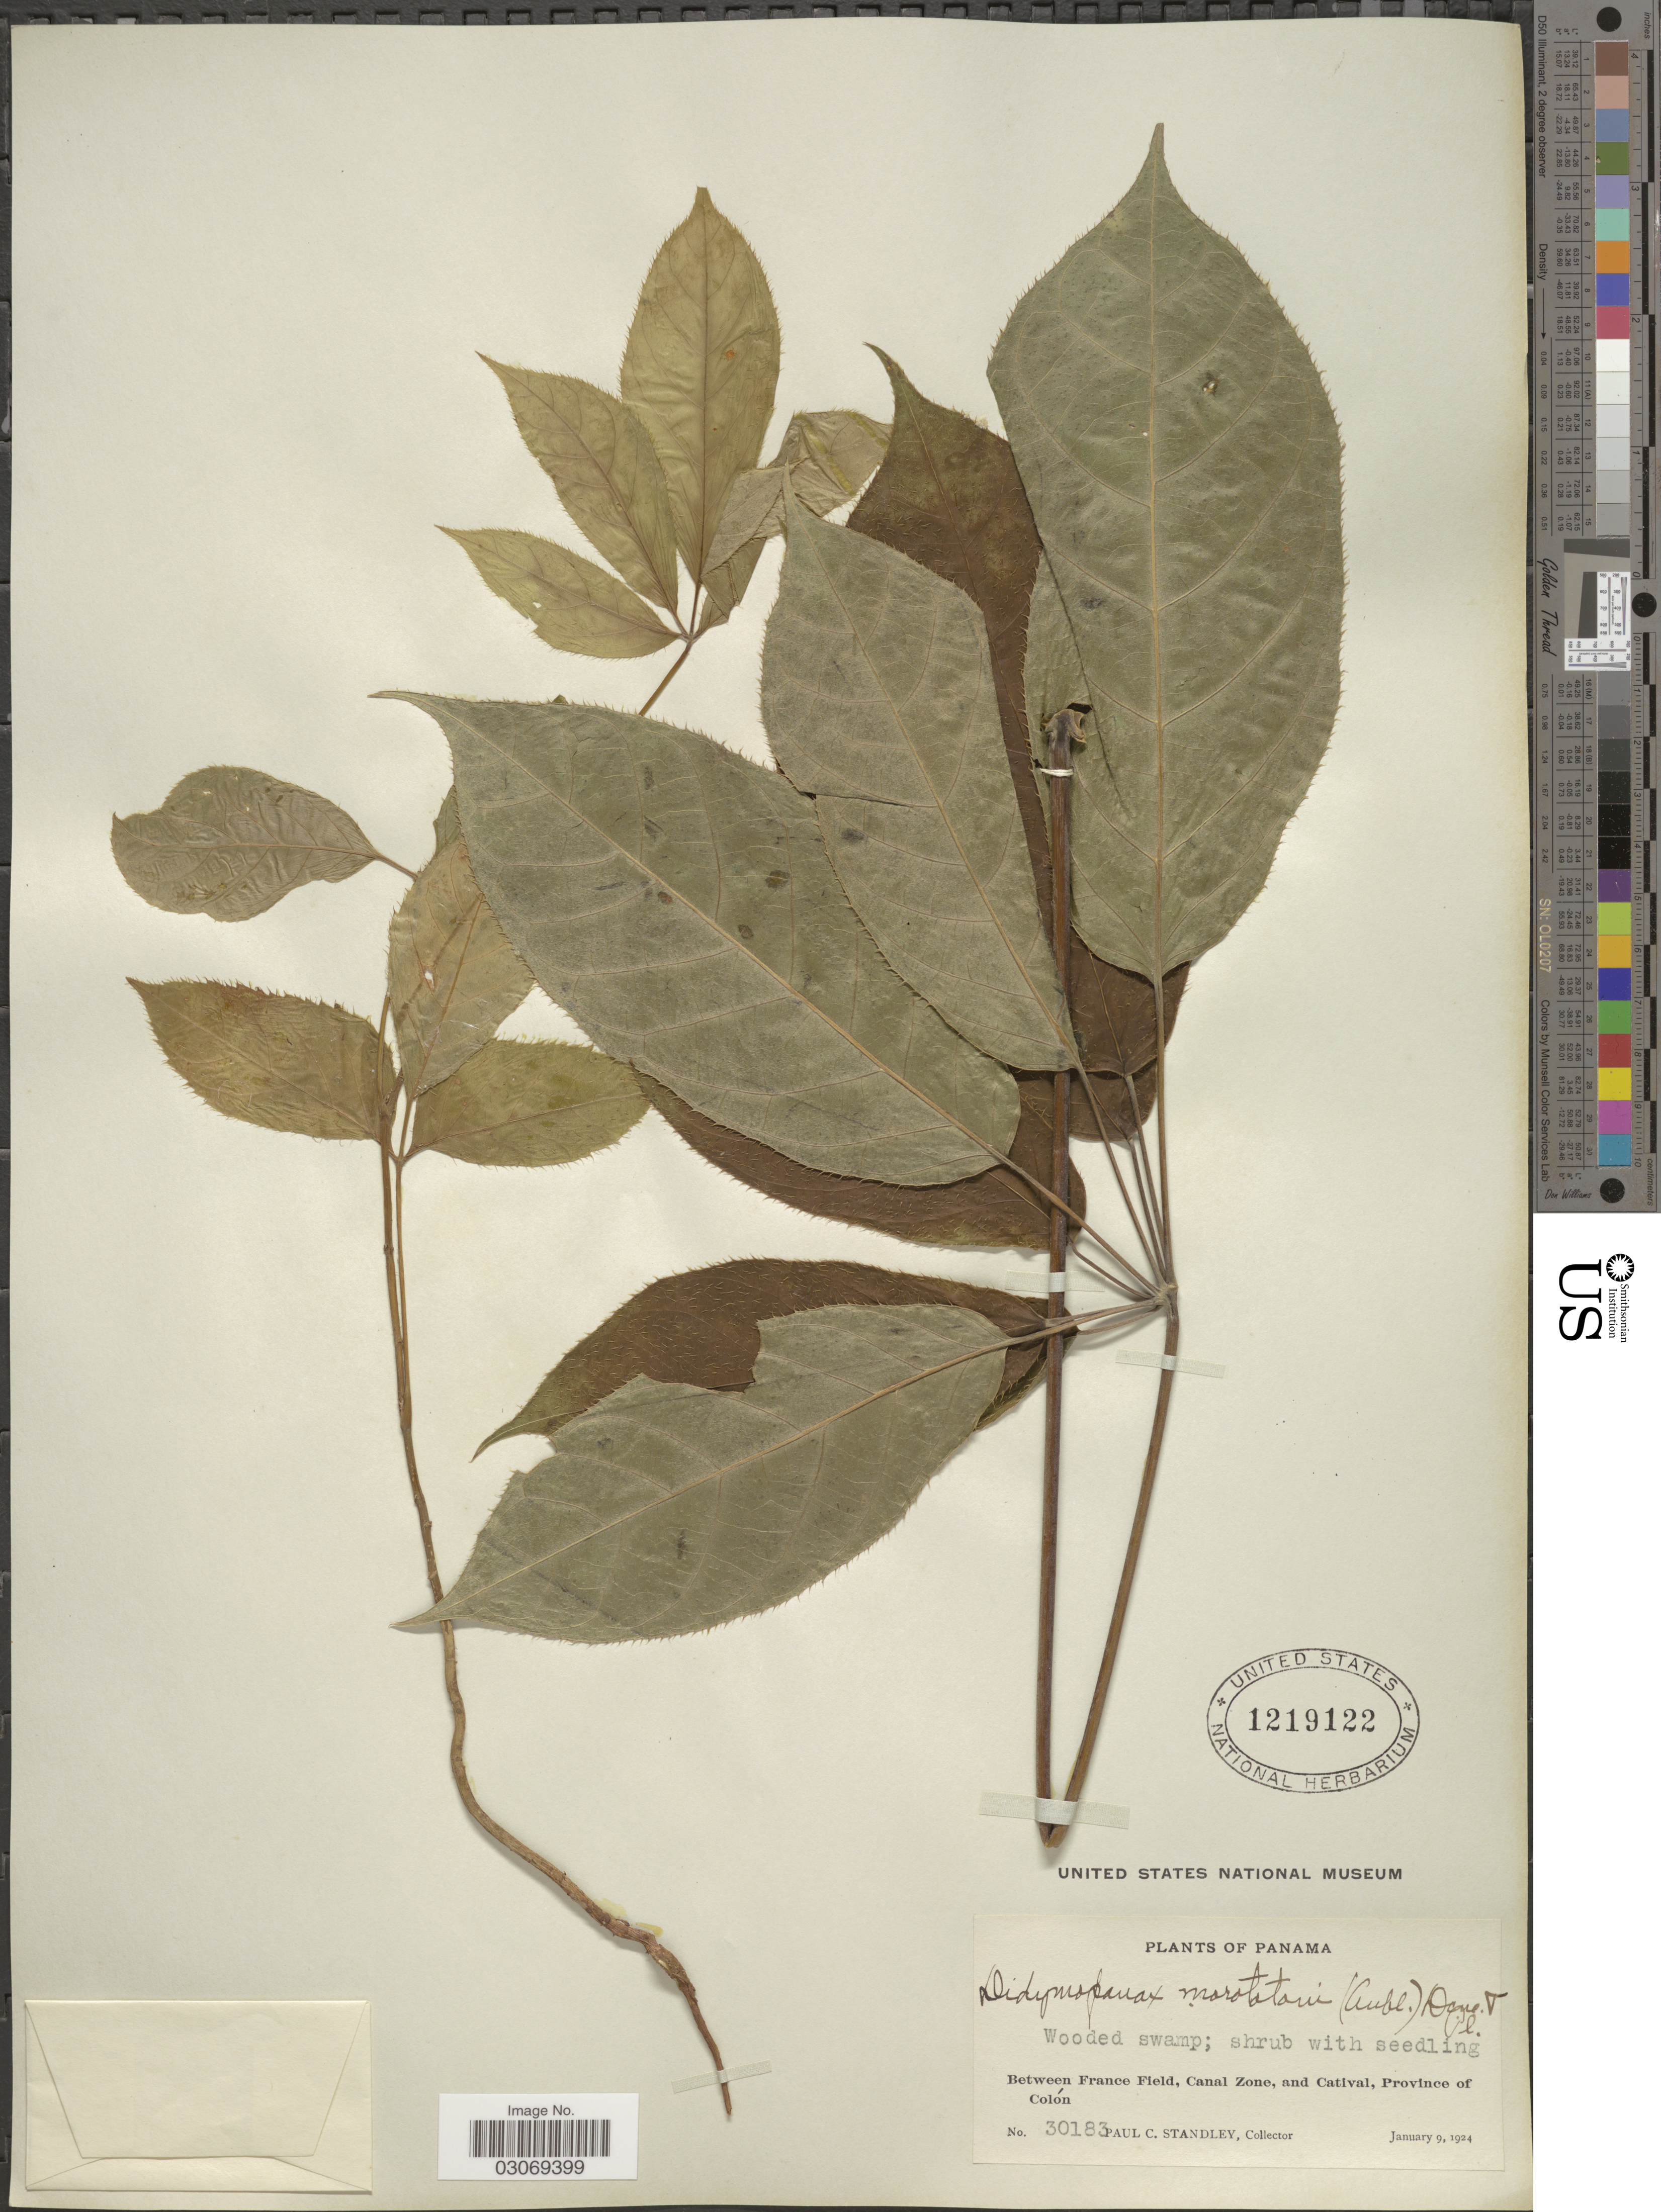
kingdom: Plantae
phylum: Tracheophyta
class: Magnoliopsida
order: Apiales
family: Araliaceae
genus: Schefflera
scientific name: Schefflera morototoni (Aubl.) Maguire, Steyerm. & Frodin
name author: (Aubl.) Maguire et al.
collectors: P. C. Standley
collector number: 30183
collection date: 1924-01-09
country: Panama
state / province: Colón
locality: Between France Field, Canal Zone, and Catival.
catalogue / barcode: US 1219122